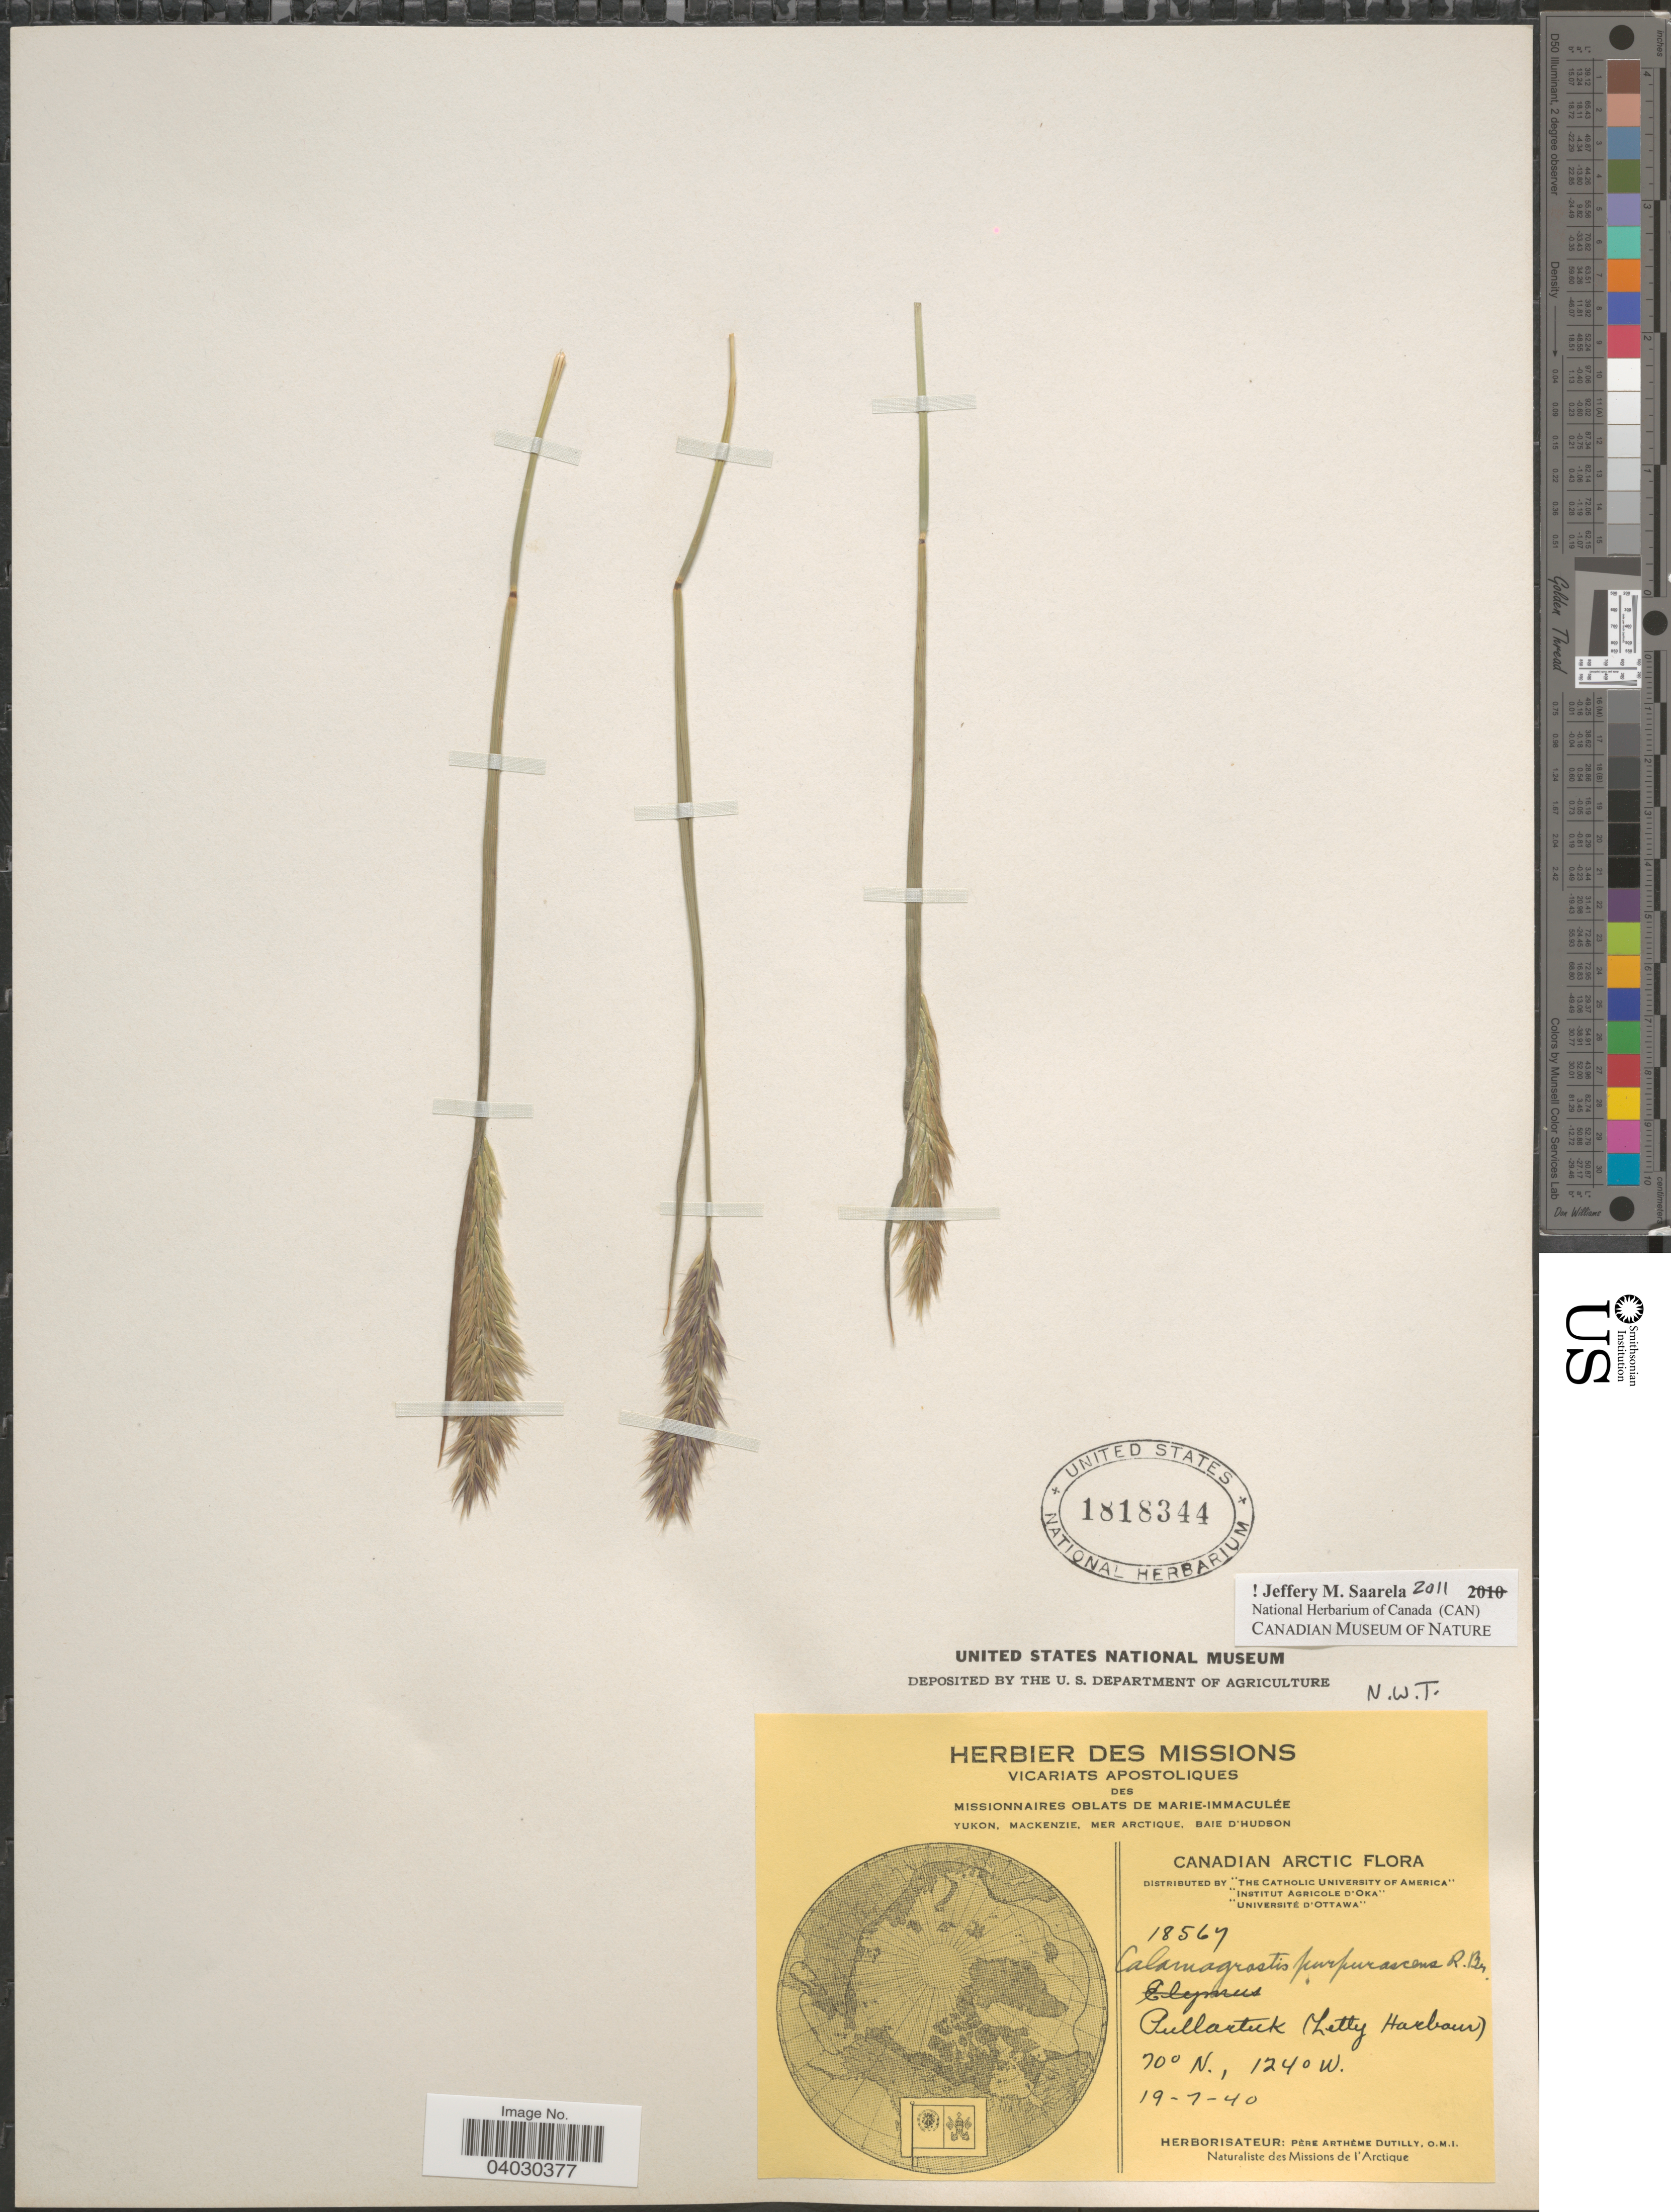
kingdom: Plantae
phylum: Tracheophyta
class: Liliopsida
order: Poales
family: Poaceae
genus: Calamagrostis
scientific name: Calamagrostis purpurascens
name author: R. Br.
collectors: ex Herb. Pêre Arthême Dutilly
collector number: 18567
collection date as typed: Transcribed d/m/y: 19/7/40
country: Canada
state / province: Northwest Territories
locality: Canadian Arctic. Pullartuk (Letty Harbor).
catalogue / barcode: US 1818344